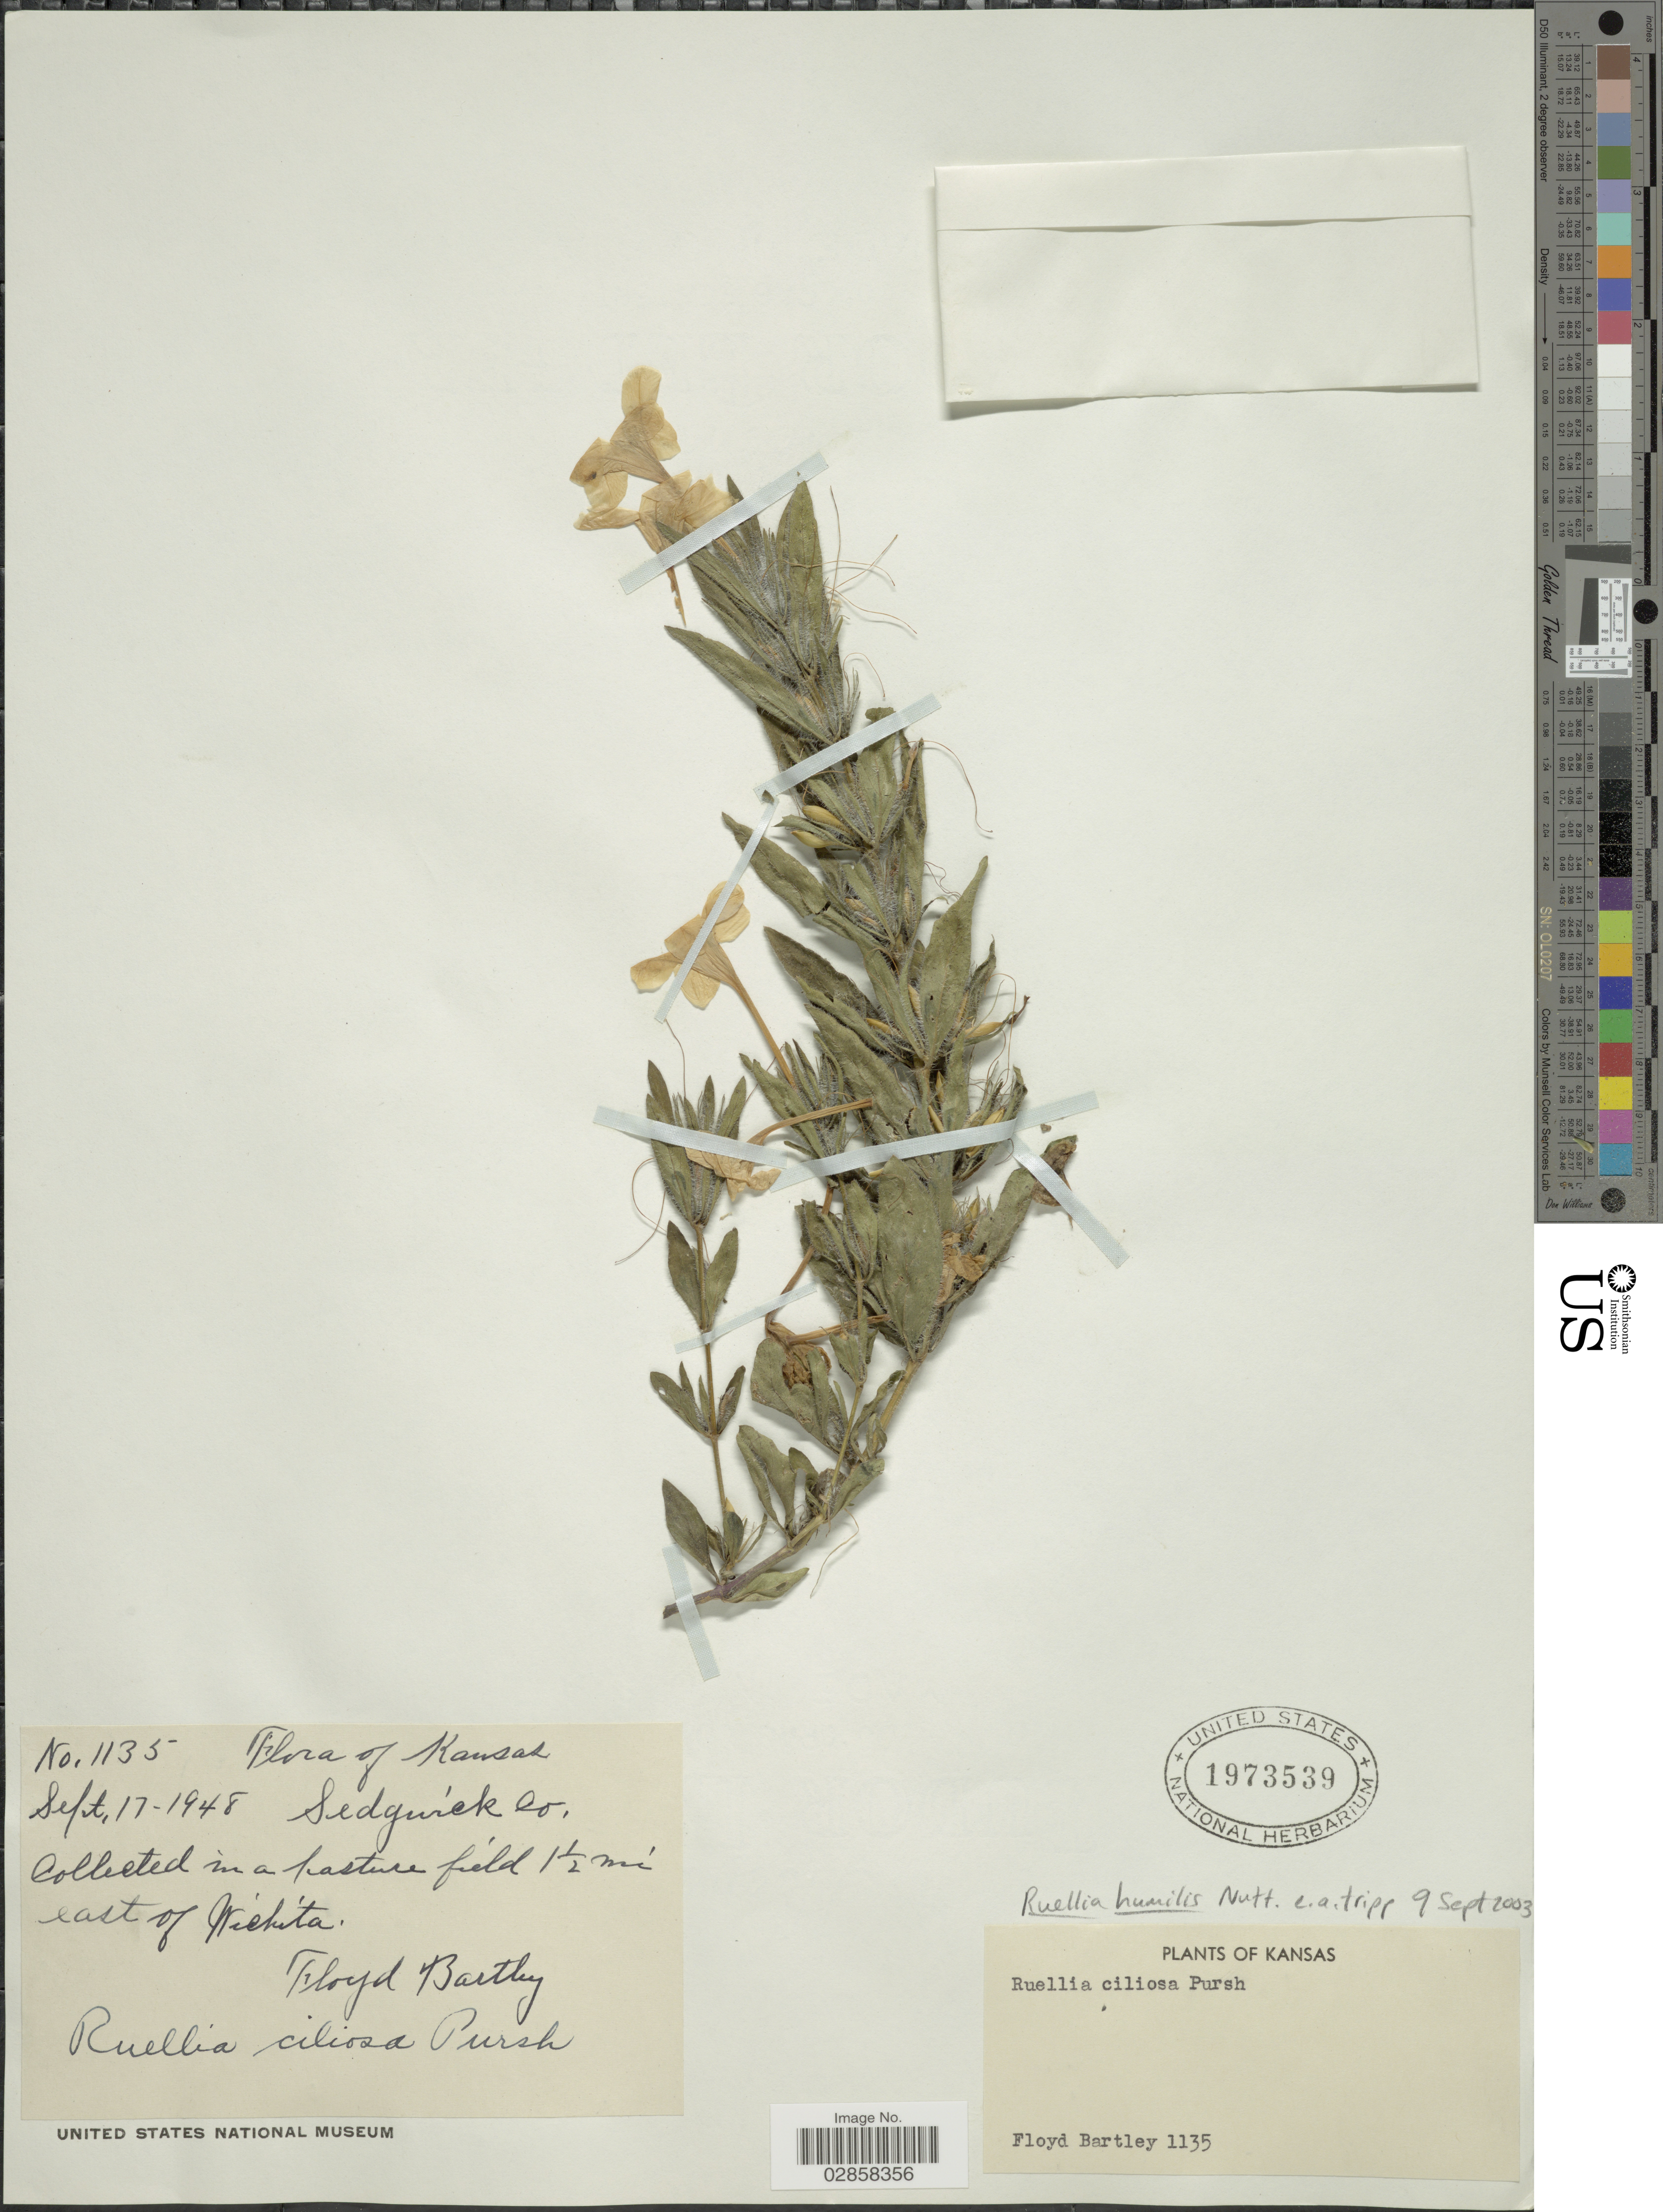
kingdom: Plantae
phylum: Tracheophyta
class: Magnoliopsida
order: Lamiales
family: Acanthaceae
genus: Ruellia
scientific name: Ruellia sp.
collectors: F. Bartley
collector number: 1135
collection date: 1948-09-17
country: United States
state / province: Kansas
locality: Sedgwick Co. In a pasture field 1½ mi east of Wickita.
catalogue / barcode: US 1973539